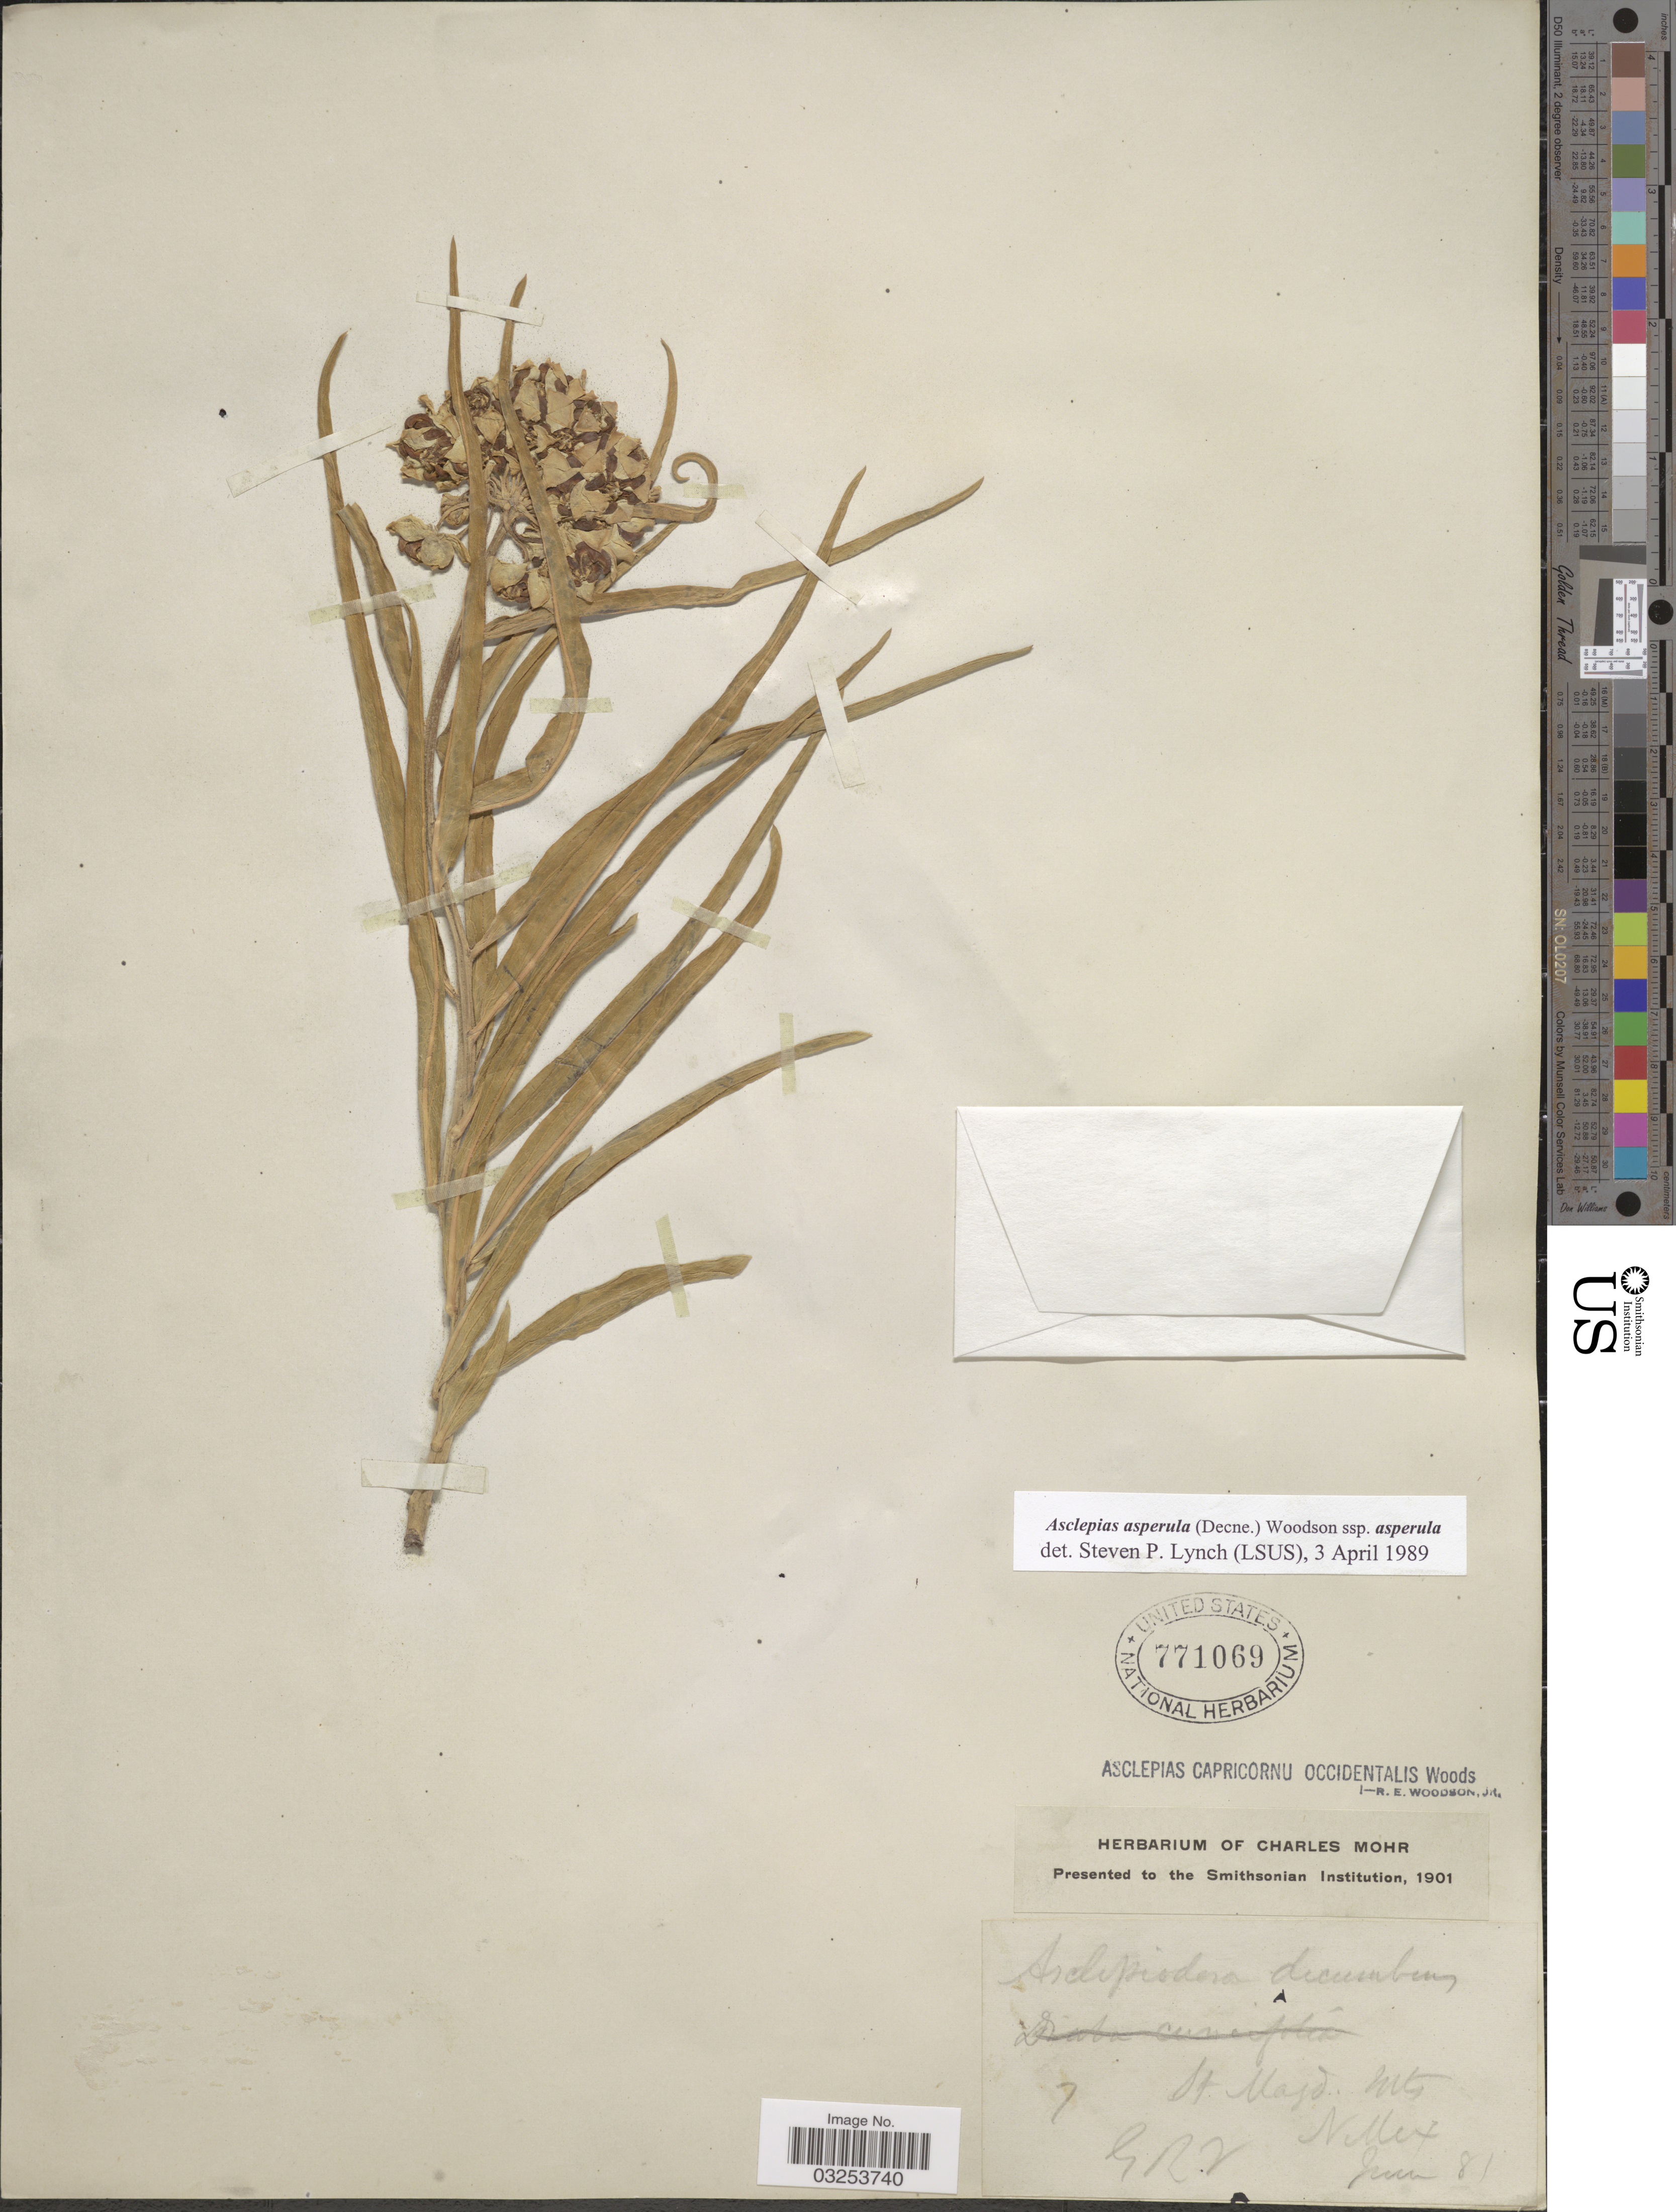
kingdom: Plantae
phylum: Tracheophyta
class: Magnoliopsida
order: Gentianales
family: Apocynaceae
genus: Asclepias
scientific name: Asclepias asperula subsp. asperula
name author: (Decne.) Woodson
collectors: G. R. V.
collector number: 7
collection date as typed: Transcribed d/m/y: /6/81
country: United States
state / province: New Mexico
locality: St. Majo Mts, N Mex.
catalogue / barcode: US 771069